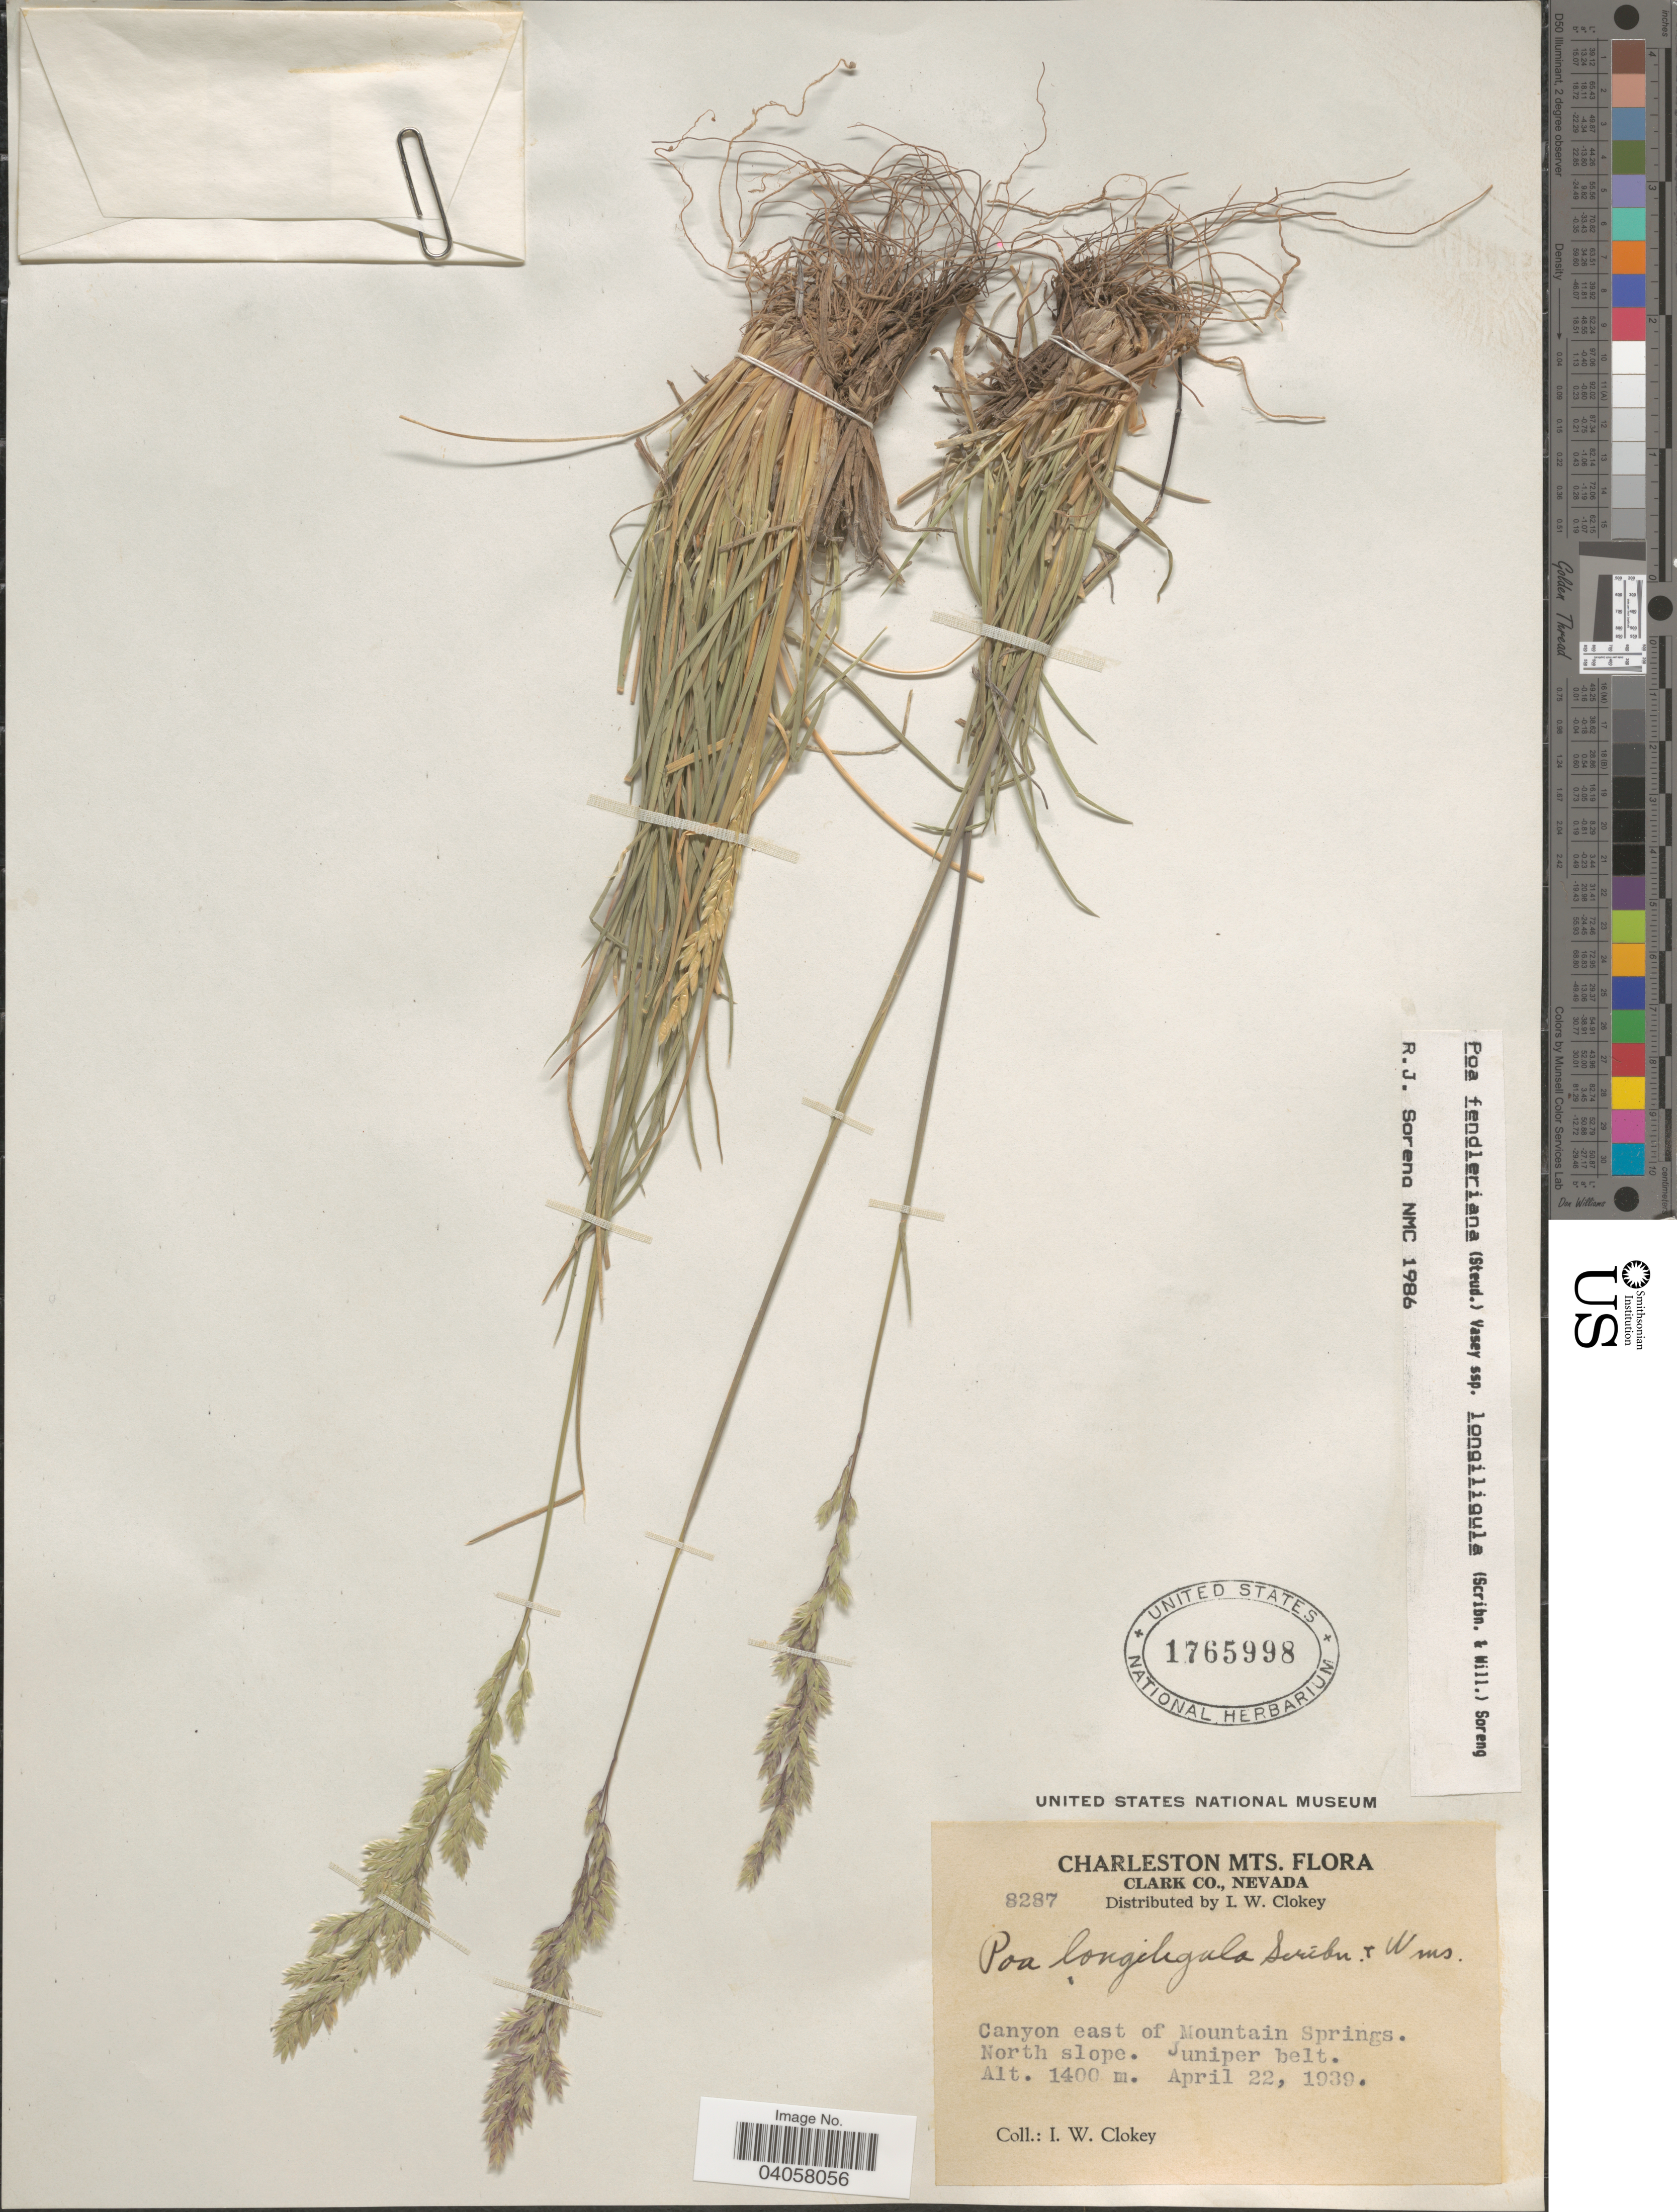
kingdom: Plantae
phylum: Tracheophyta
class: Liliopsida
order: Poales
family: Poaceae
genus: Poa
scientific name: Poa fendleriana subsp. longiligula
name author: (Scribn. & T.A. Williams) Soreng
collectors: I. W. Clokey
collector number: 8287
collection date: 1939-04-22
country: United States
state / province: Nevada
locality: Charleston Mts. Clark Co. Canyon east of Mountain Springs. North slope. Juniper belt.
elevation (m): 1400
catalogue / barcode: US 1765998